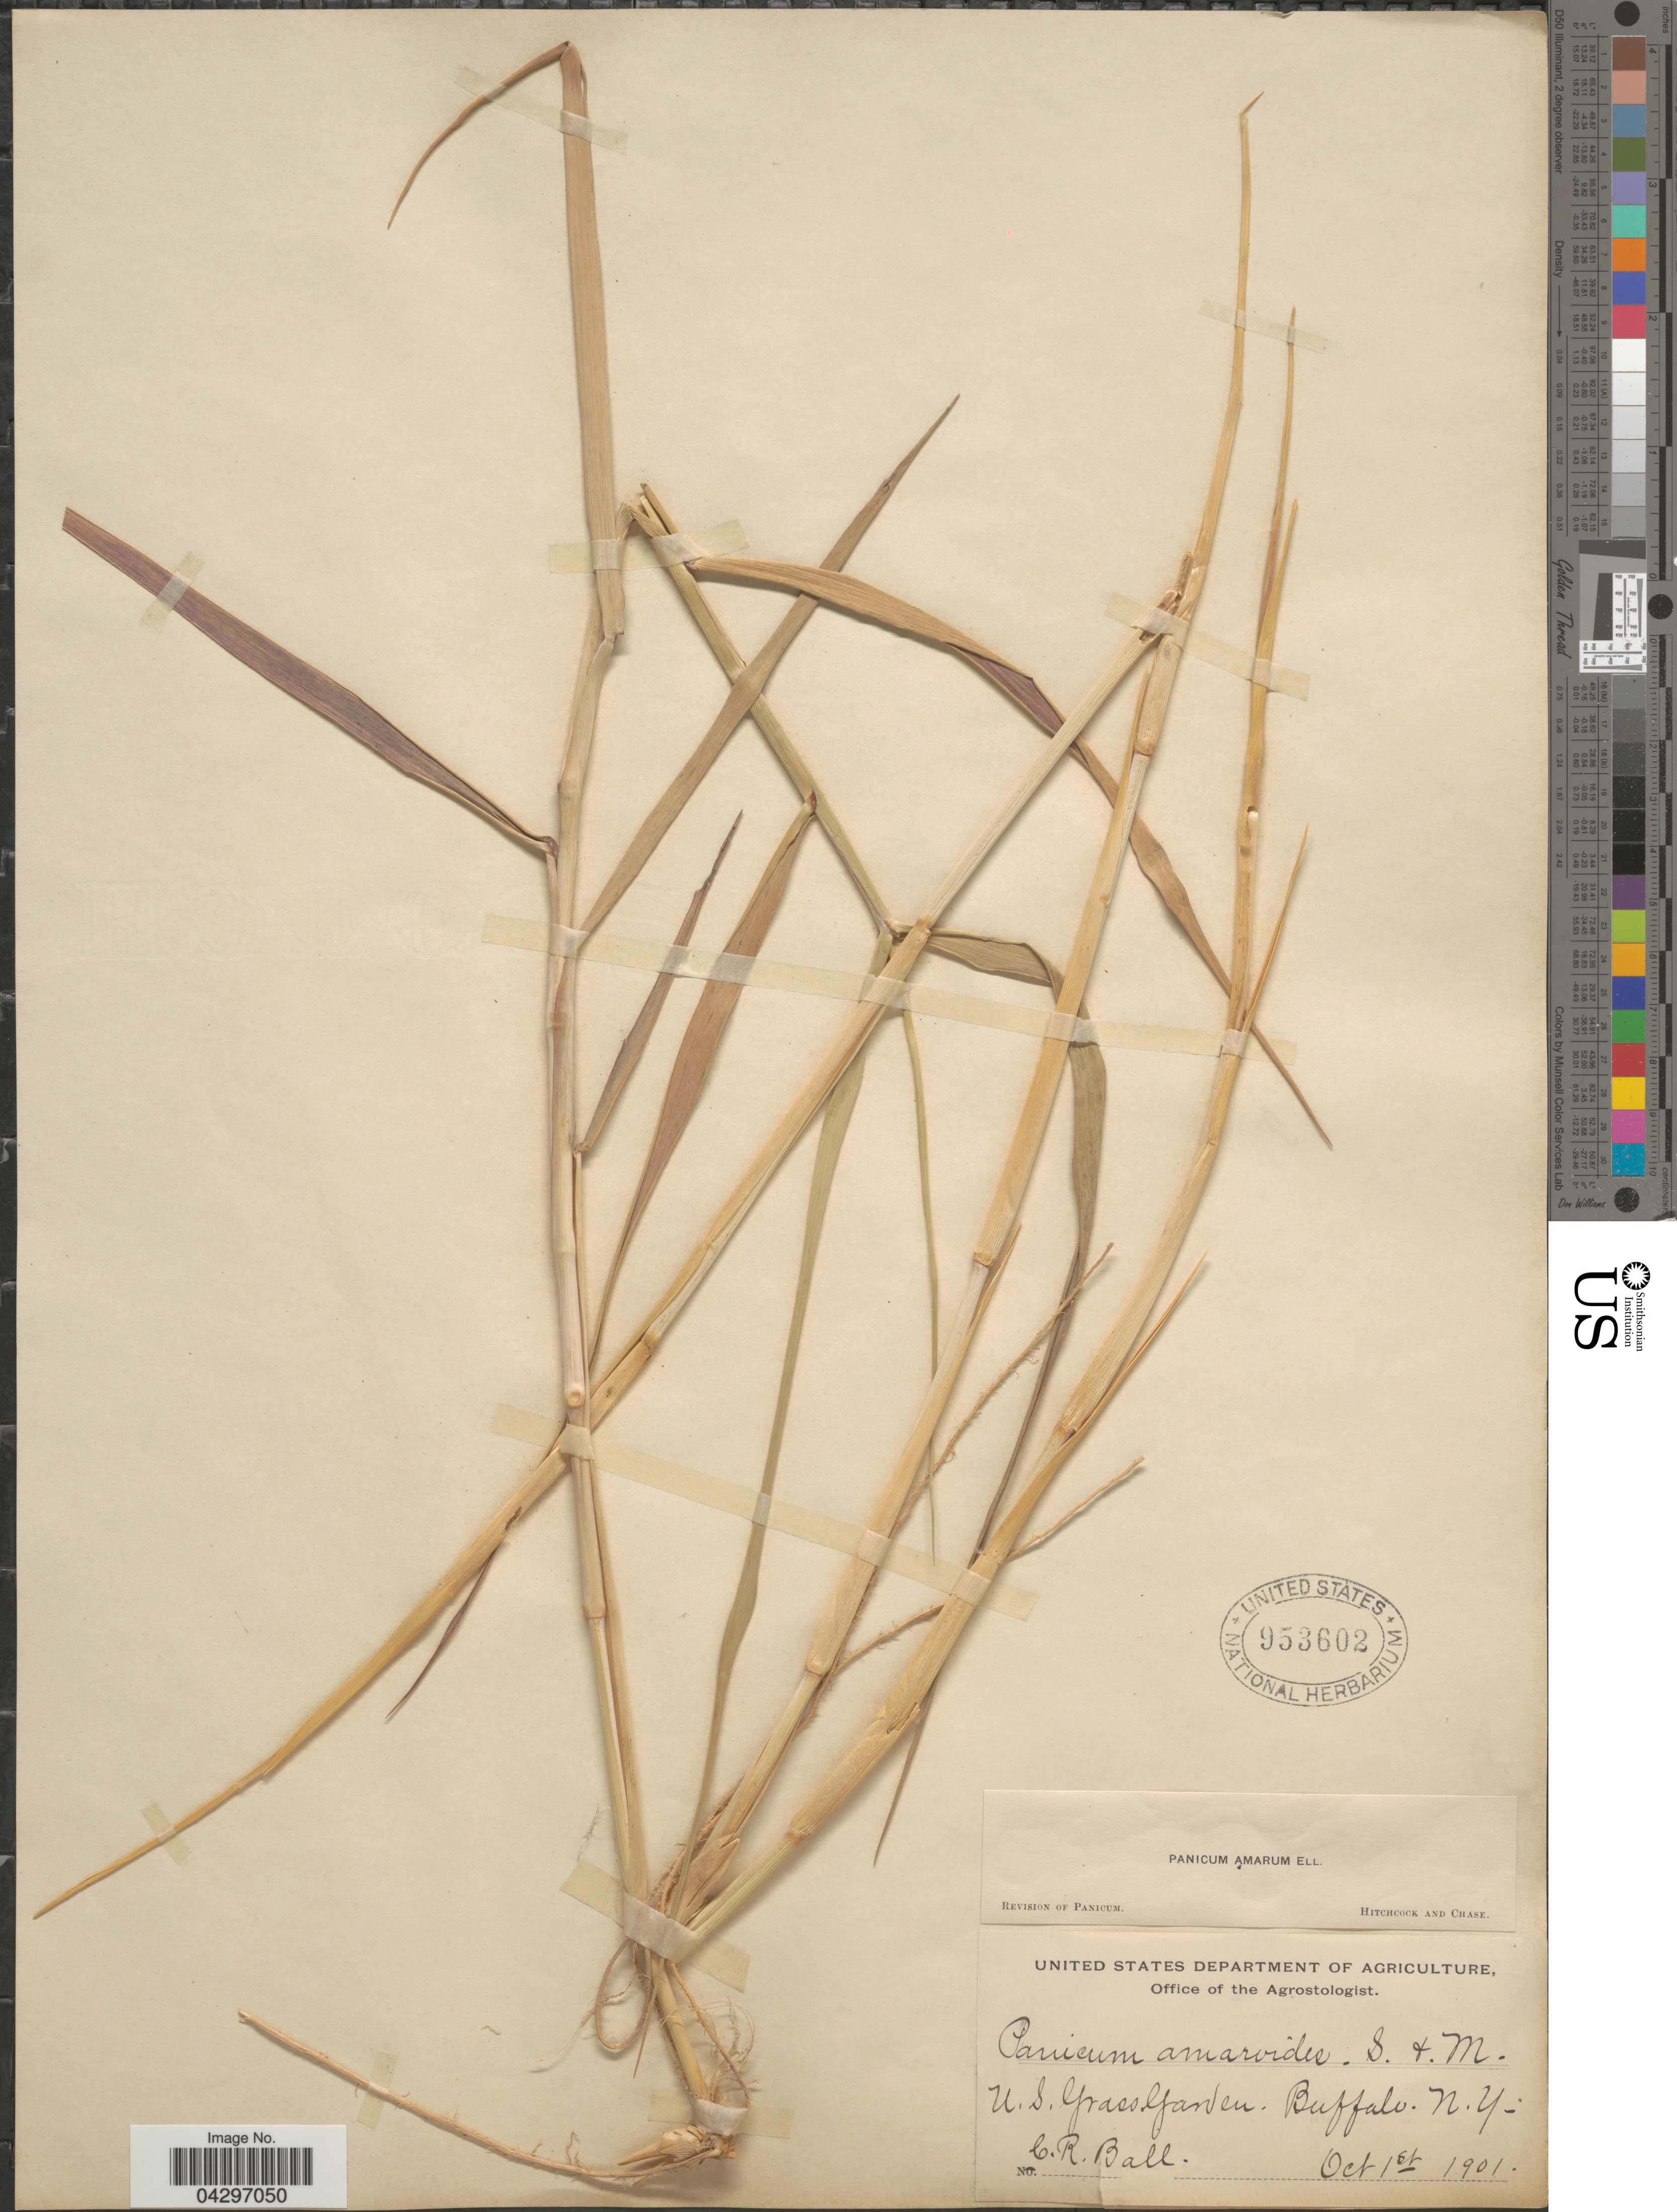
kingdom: Plantae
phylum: Tracheophyta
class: Liliopsida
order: Poales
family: Poaceae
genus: Panicum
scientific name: Panicum amarum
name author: Elliott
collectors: C. R. Ball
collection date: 1901-10-01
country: United States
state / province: New York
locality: U. S. Grass Garden. Buffalo.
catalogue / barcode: US 953602